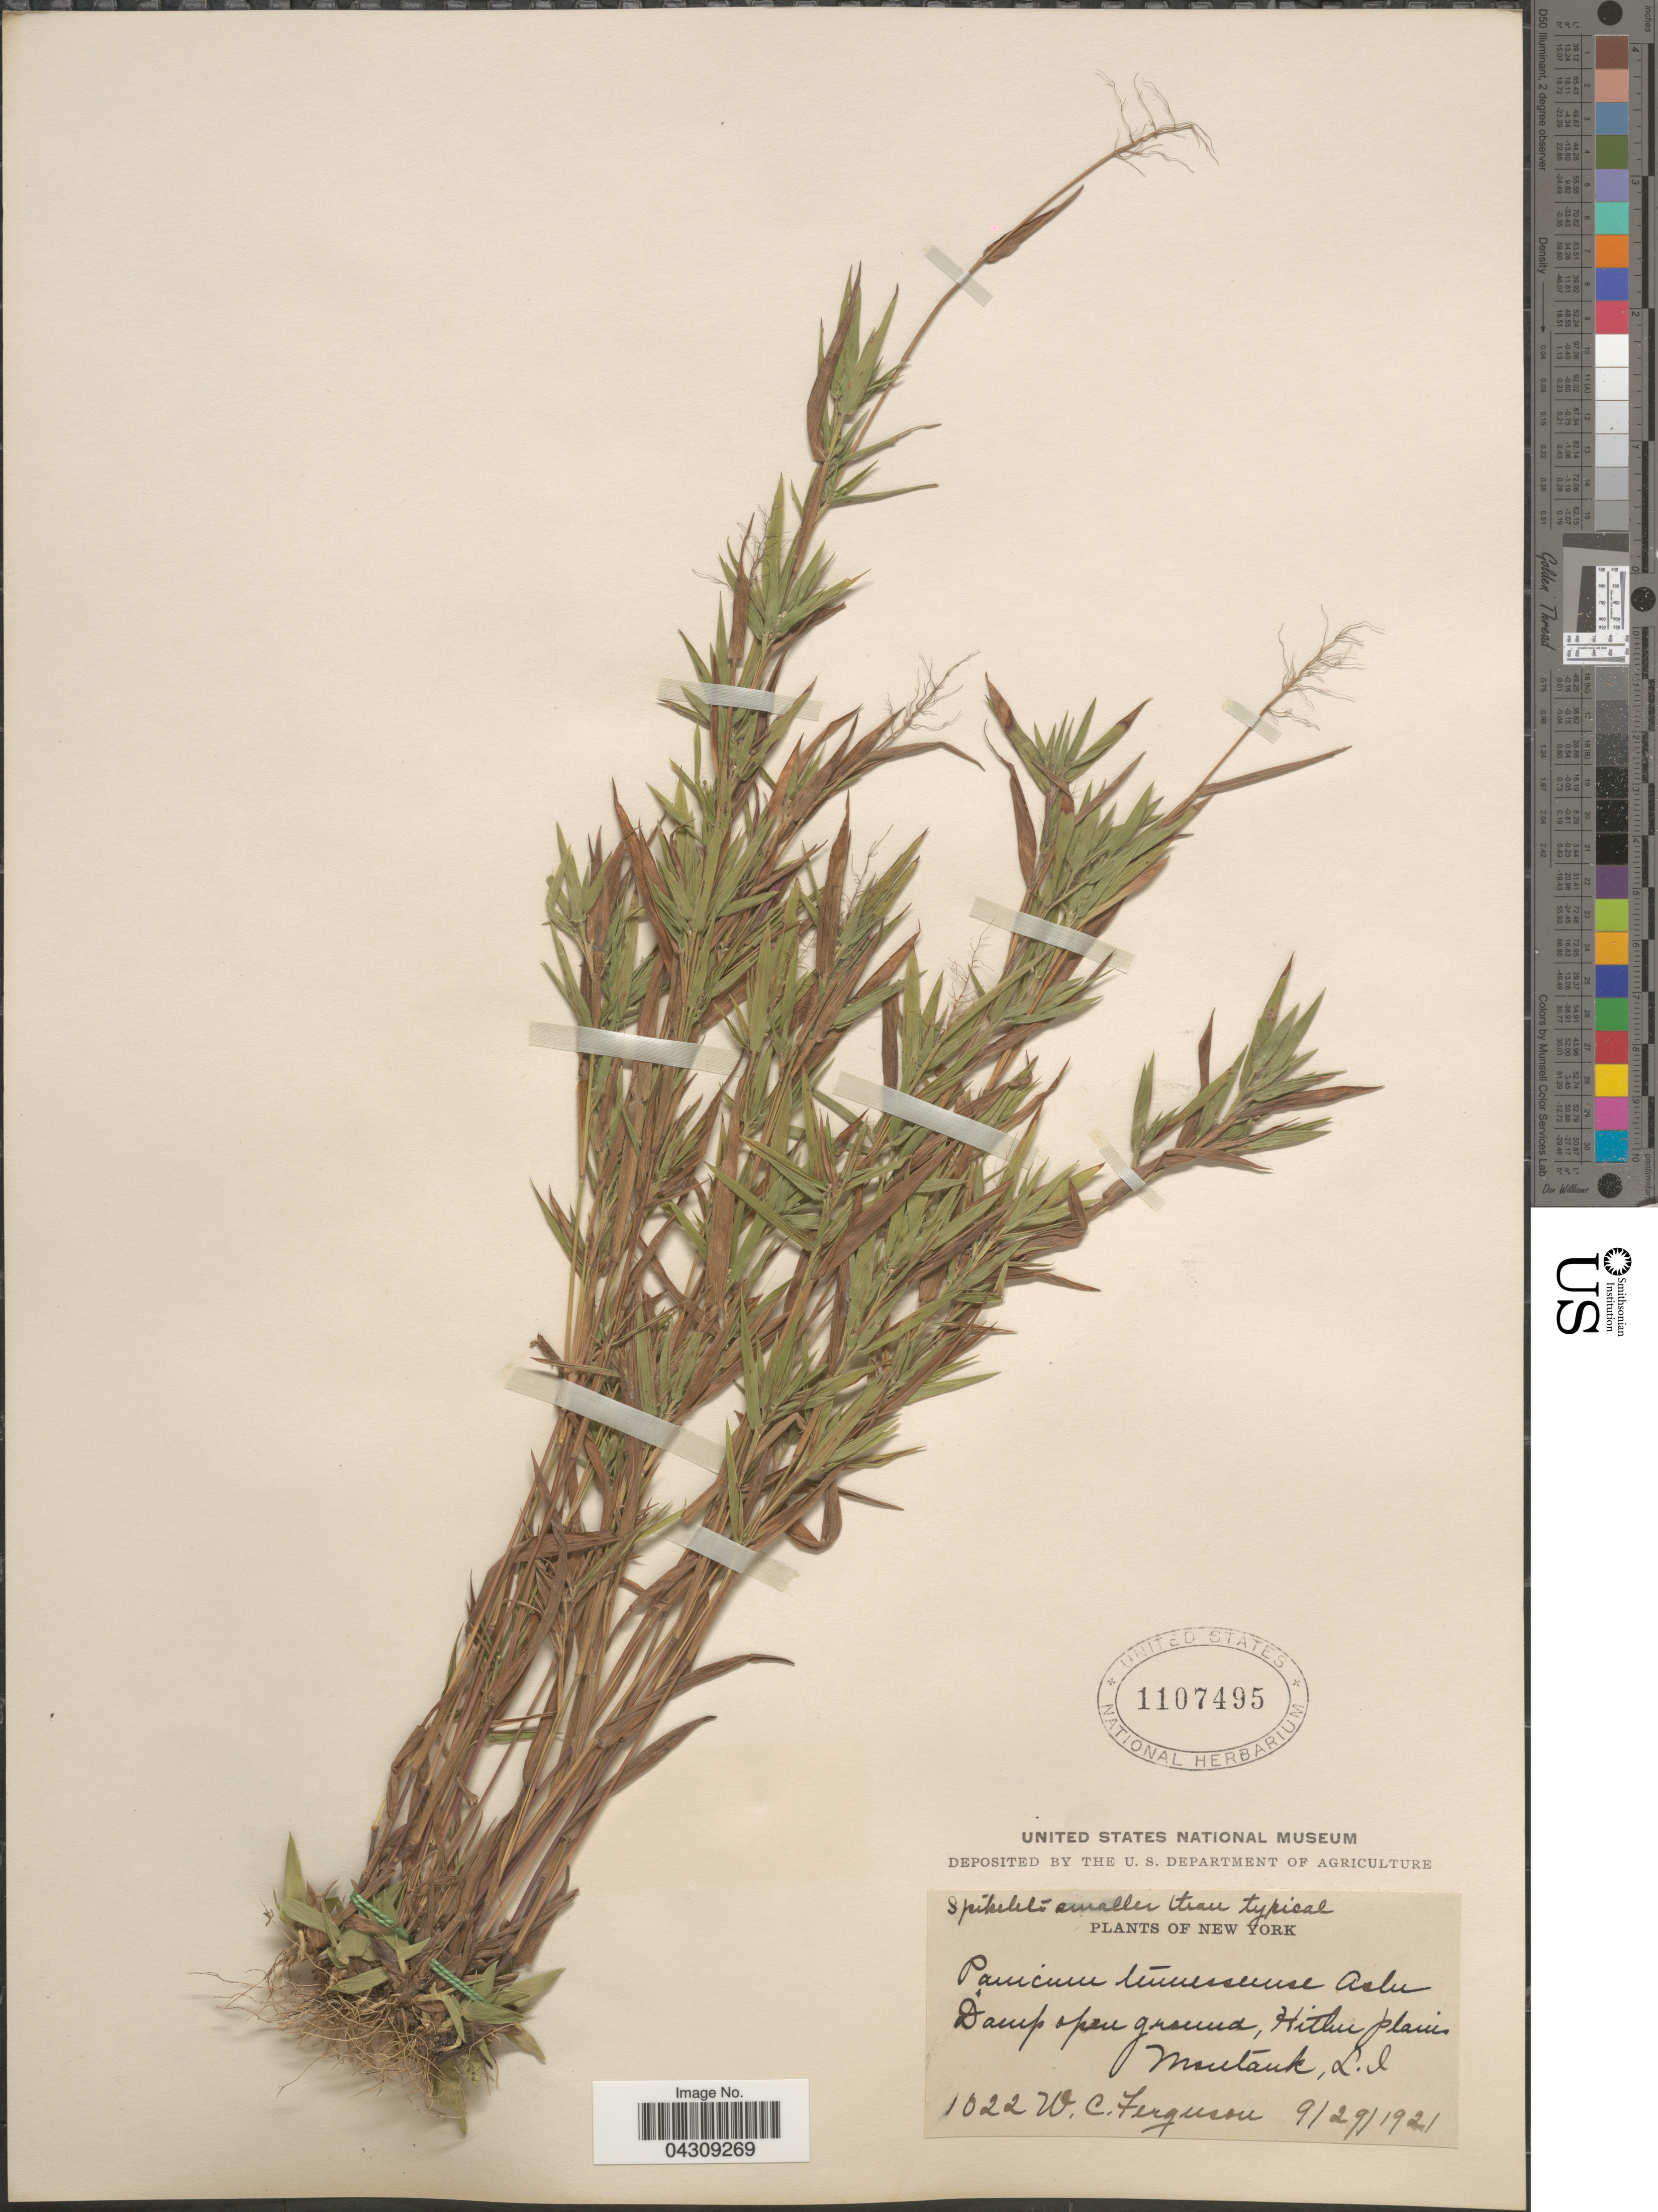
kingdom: Plantae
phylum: Tracheophyta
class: Liliopsida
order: Poales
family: Poaceae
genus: Dichanthelium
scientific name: Dichanthelium acuminatum var. acuminatum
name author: (Sw.) Gould & C.A. Clark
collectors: W. Ferguson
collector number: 1022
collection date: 1921-09-29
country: United States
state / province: New York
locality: Hither plains Montauk, L. I.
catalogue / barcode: US 1107495